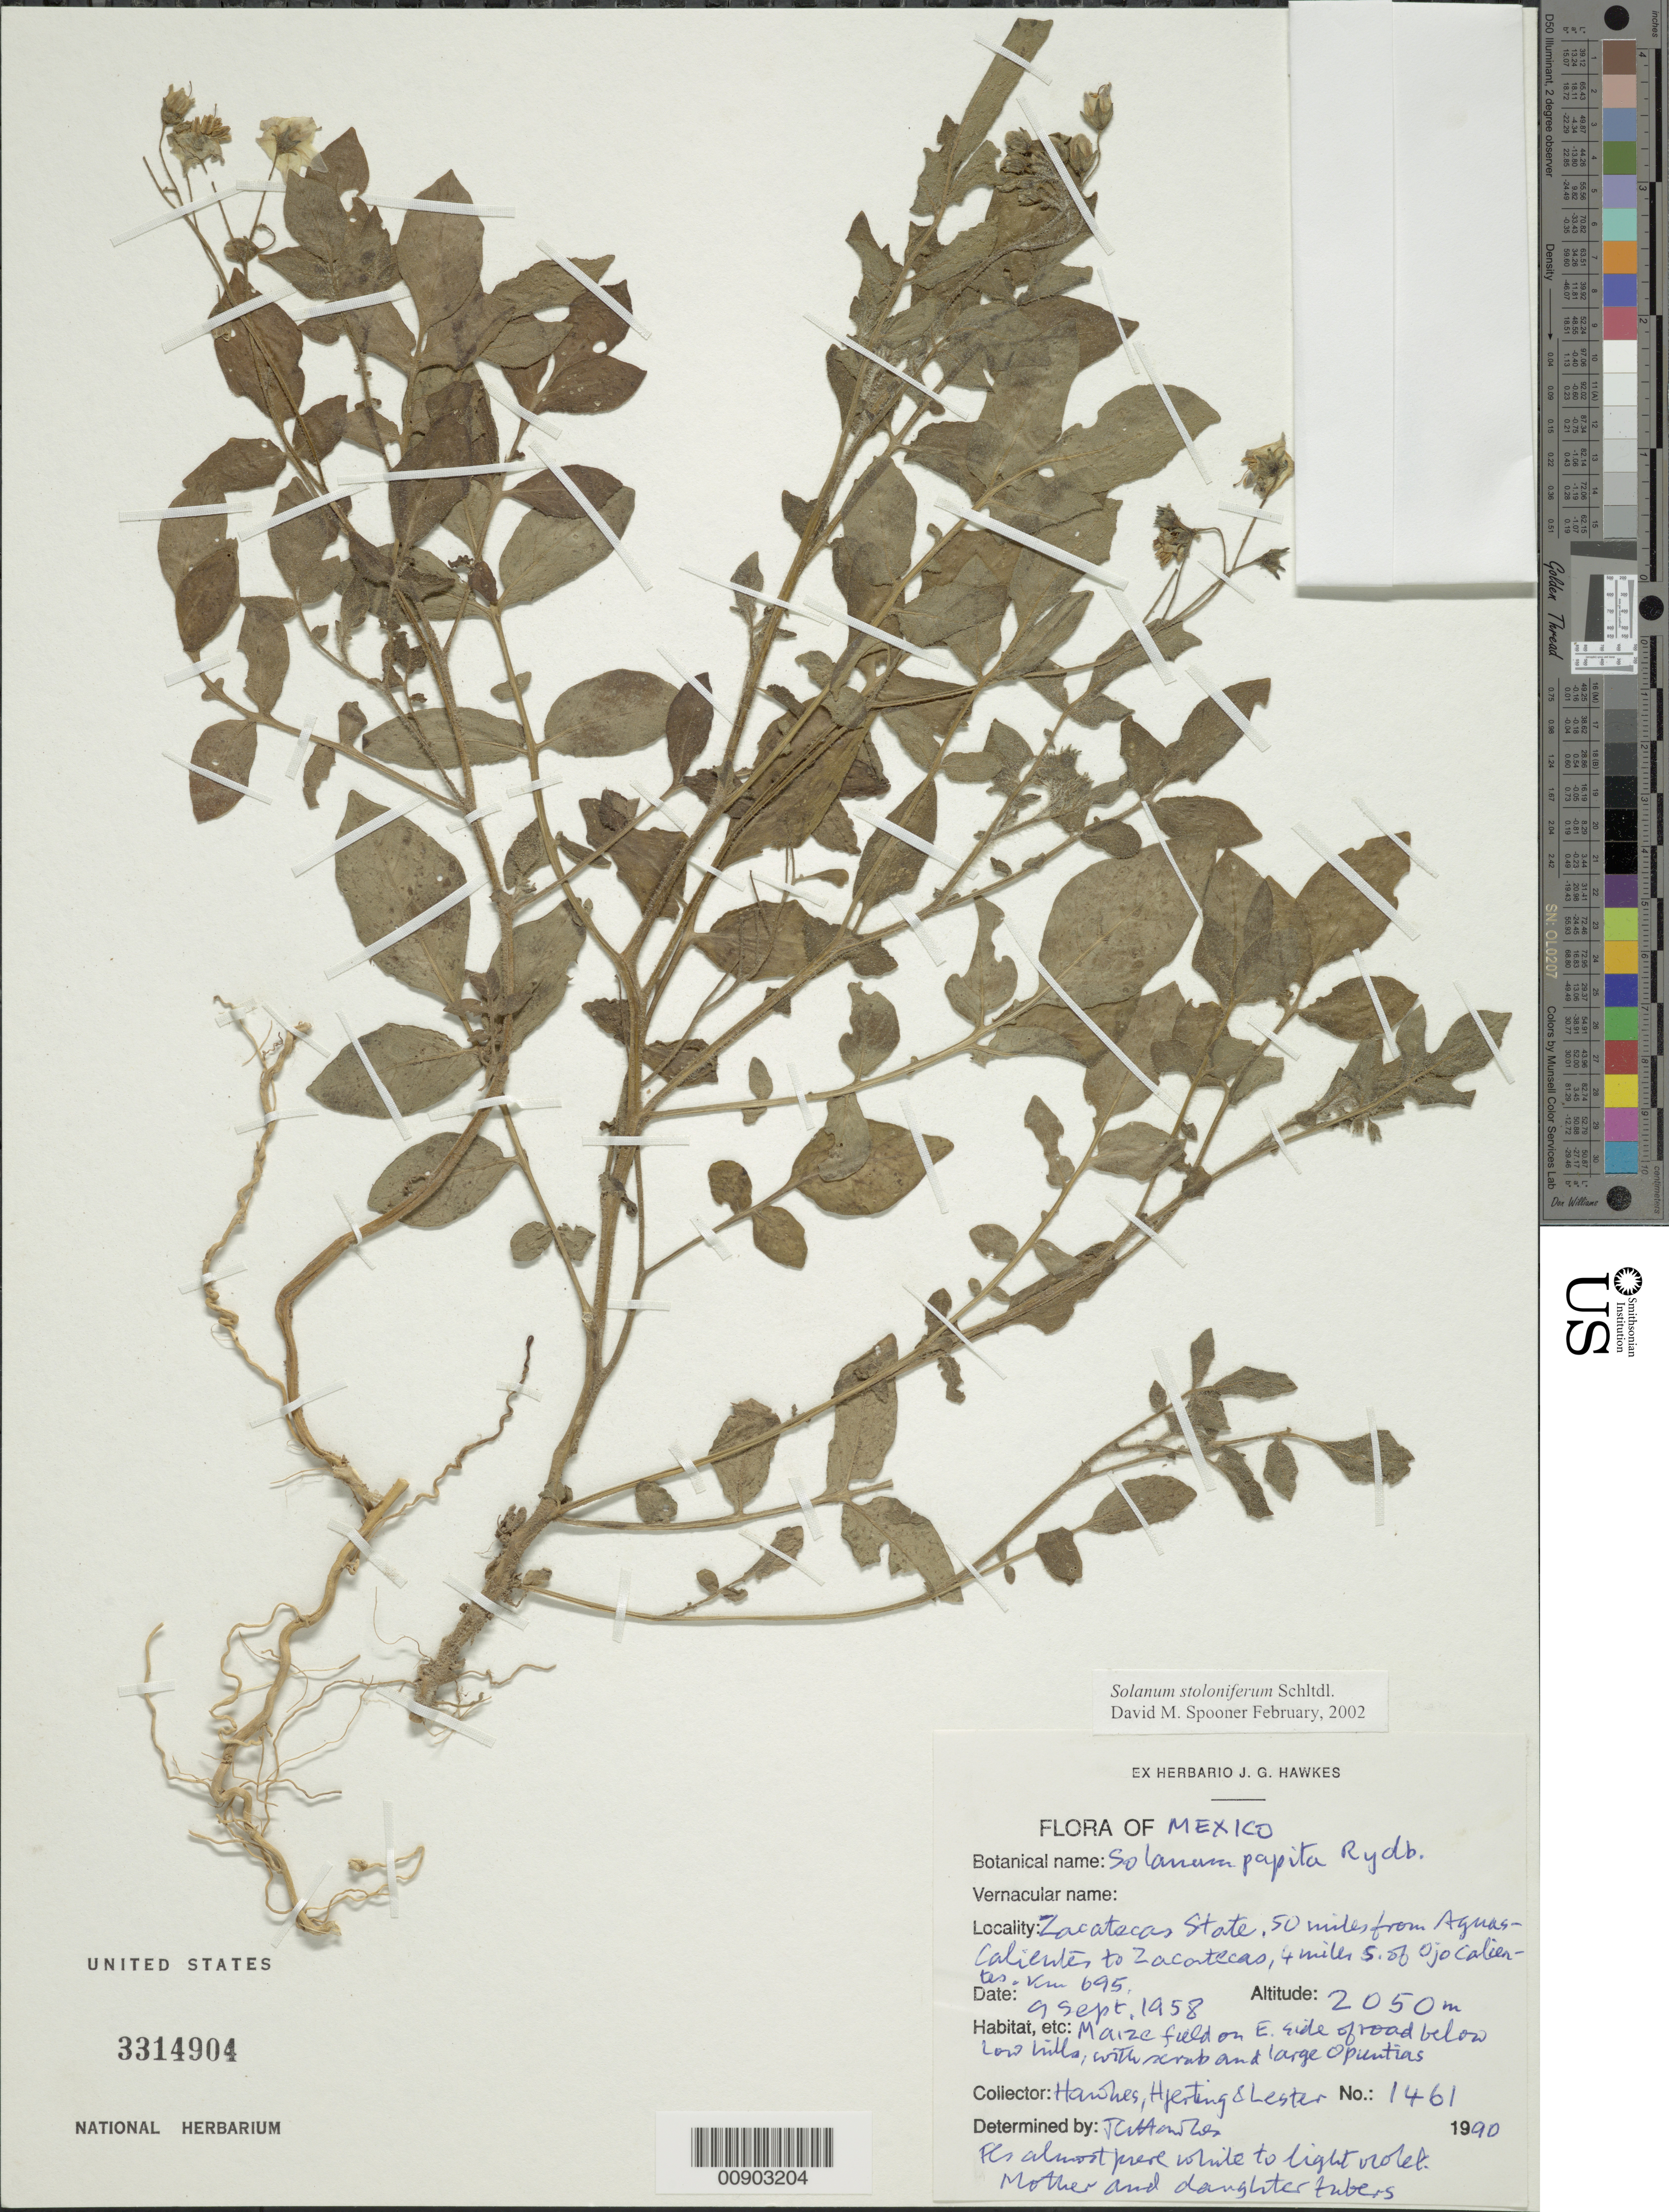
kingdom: Plantae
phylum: Tracheophyta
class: Magnoliopsida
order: Solanales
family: Solanaceae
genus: Solanum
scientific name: Solanum stoloniferum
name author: Schltdl.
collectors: J. G. Hawkes, J. P. Hjerting & R. Lester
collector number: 1461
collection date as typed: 09 Sep 1958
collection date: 1958-09-09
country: Mexico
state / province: Zacatecas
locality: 50 miles from Aguascalientes to Zacatecas, 4 miles S of Ojo Caliente Km. 695.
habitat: Maize field on E. side of road below low hills, with scrub and large Opuntias.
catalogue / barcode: US 3314904